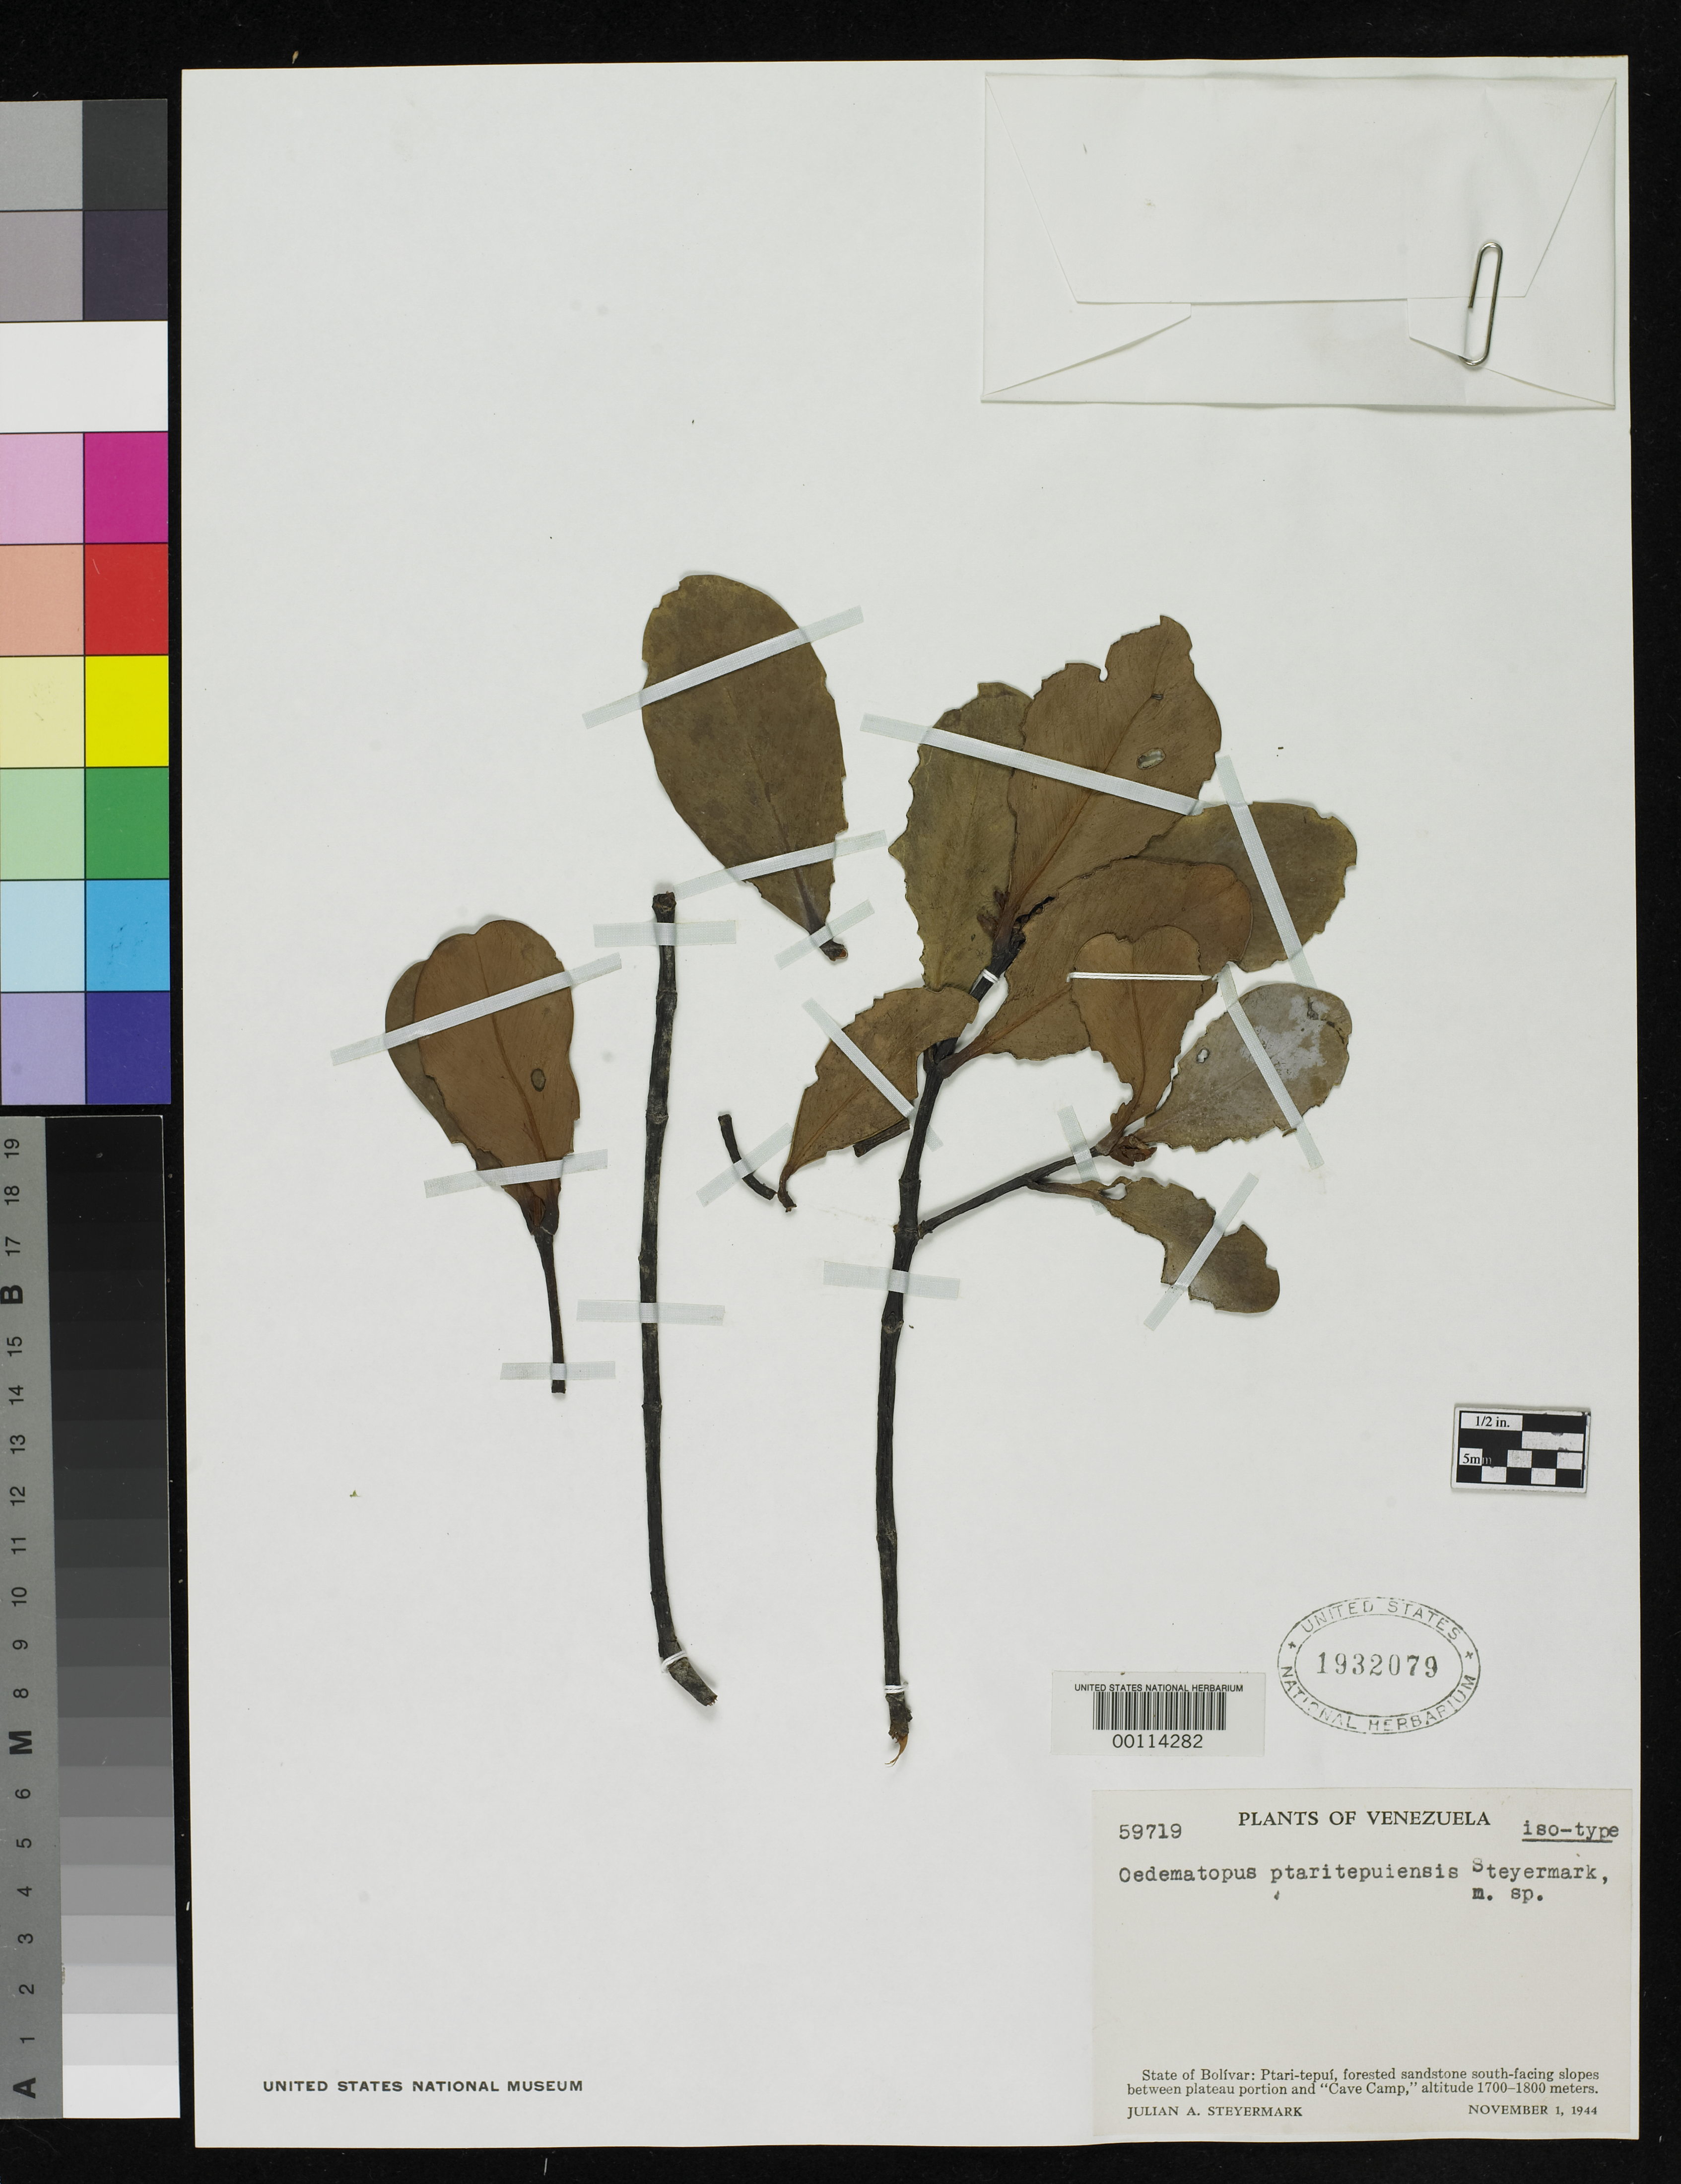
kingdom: Plantae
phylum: Tracheophyta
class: Magnoliopsida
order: Malpighiales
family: Clusiaceae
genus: Oedematopus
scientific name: Oedematopus ptaritepuiensis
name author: Steyerm.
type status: Isotype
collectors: J. Steyermark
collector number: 59719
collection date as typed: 01 Nov 1944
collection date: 1944-11-01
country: Venezuela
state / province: Bolivar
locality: Ptari-tepui, S facing slopes between plateau portion & cave camp.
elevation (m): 1700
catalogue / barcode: US 1932079